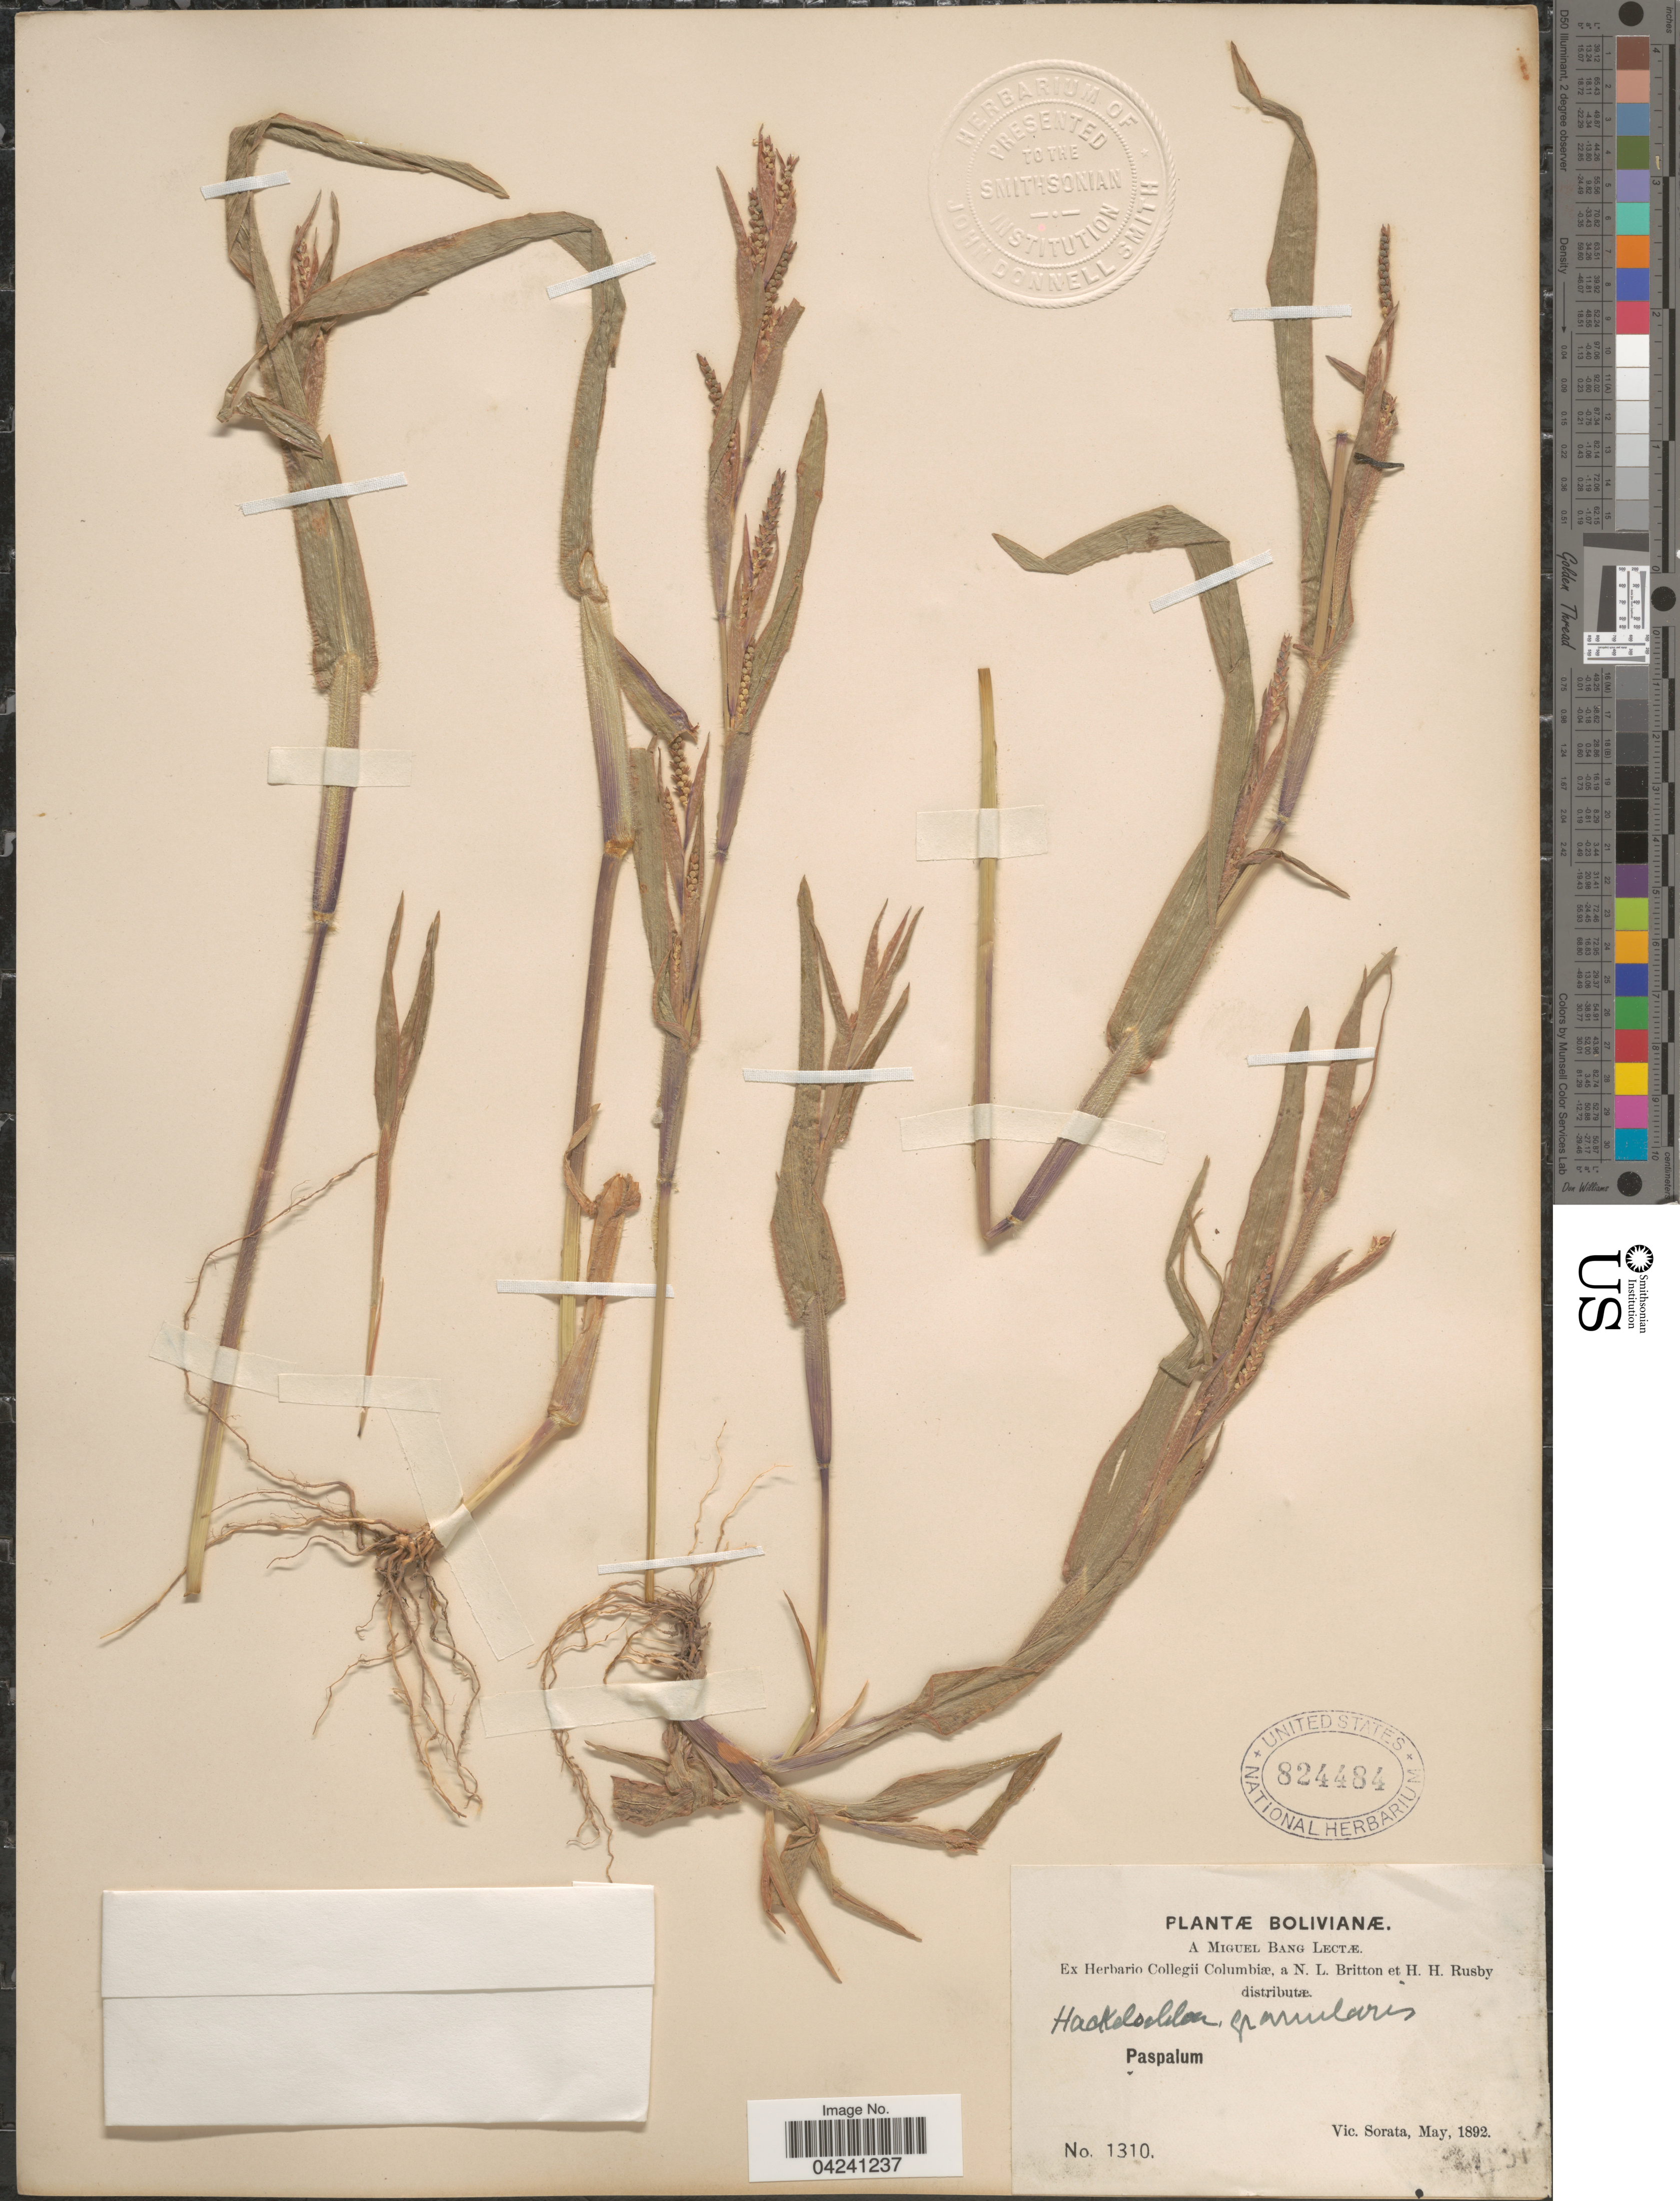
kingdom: Plantae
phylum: Tracheophyta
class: Liliopsida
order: Poales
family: Poaceae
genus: Hackelochloa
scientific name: Hackelochloa granularis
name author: (L.) Kuntze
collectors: M. Bang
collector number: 1310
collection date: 1892-05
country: Bolivia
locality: Vic. Sorata.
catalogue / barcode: US 824484